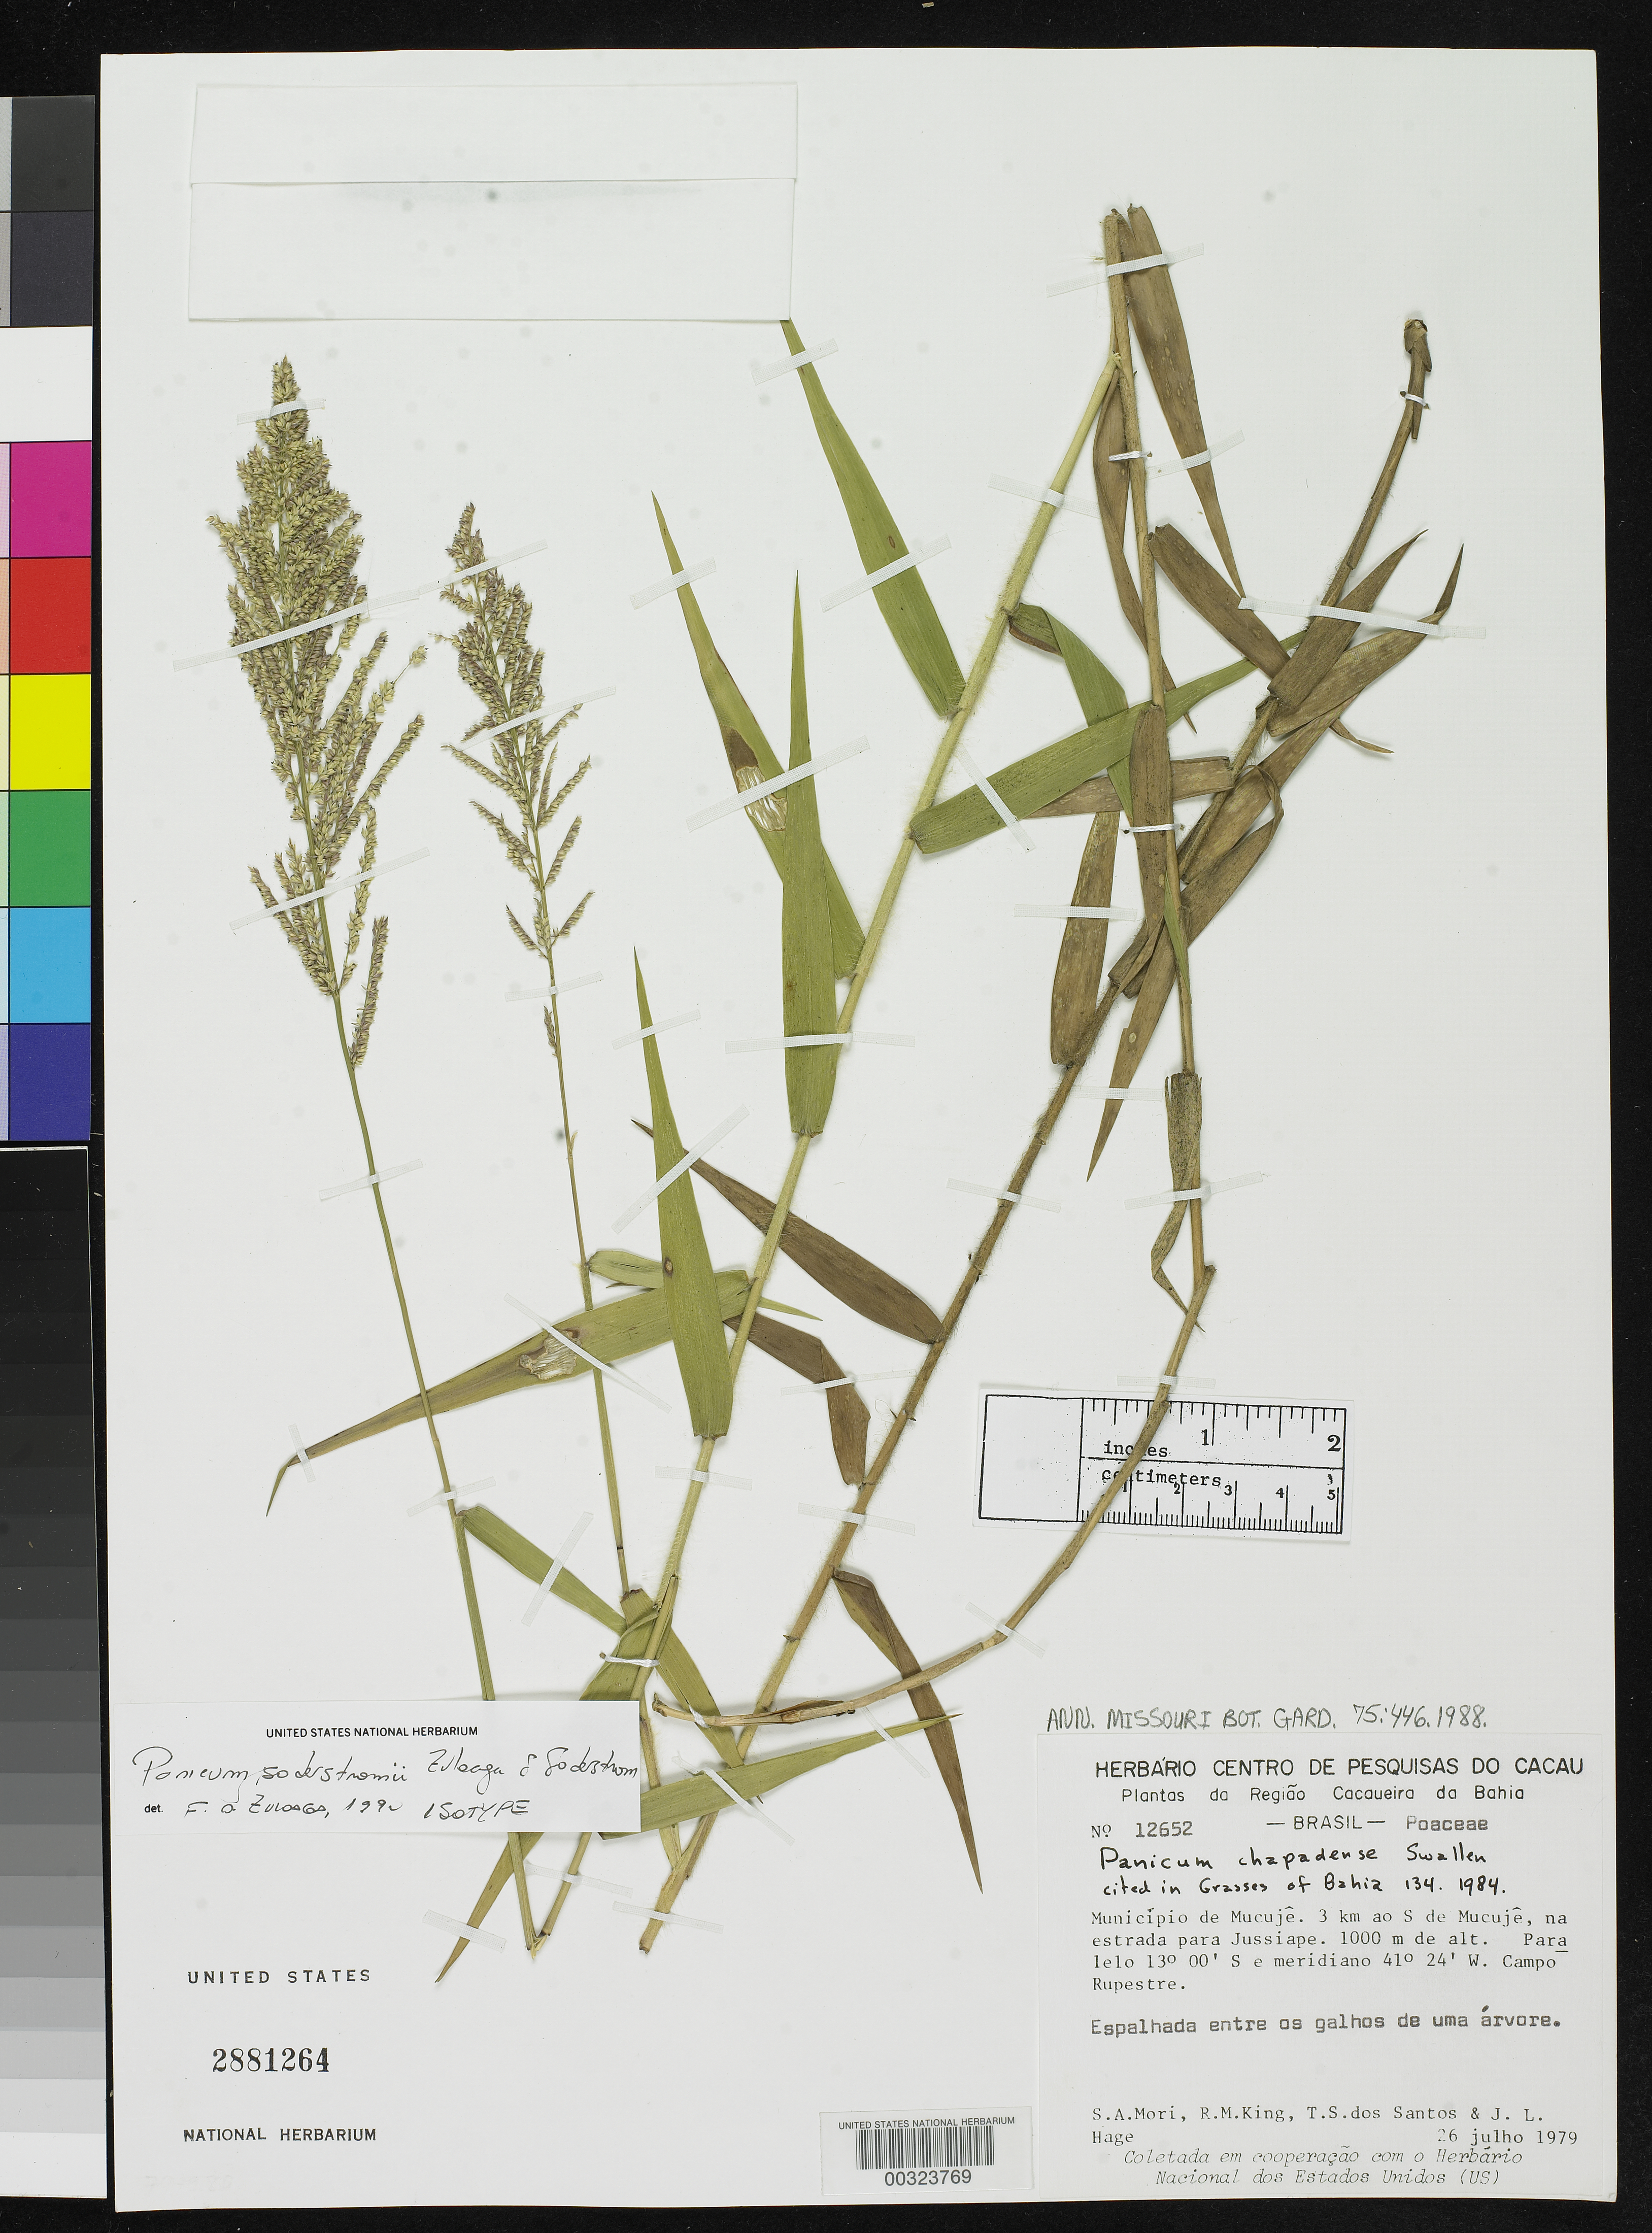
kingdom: Plantae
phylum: Tracheophyta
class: Liliopsida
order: Poales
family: Poaceae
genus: Panicum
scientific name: Panicum soderstromii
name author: Zuloaga & Send.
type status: Isotype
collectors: S. Mori, R. M. King, T. S. Santos & J. L. Hage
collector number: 12652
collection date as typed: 26 Jul 1979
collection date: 1979-07-26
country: Brazil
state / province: Bahia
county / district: Mucugê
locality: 3 km S of Mucuje, na estrada para Jussiape.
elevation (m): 1000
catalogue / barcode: US 2881264